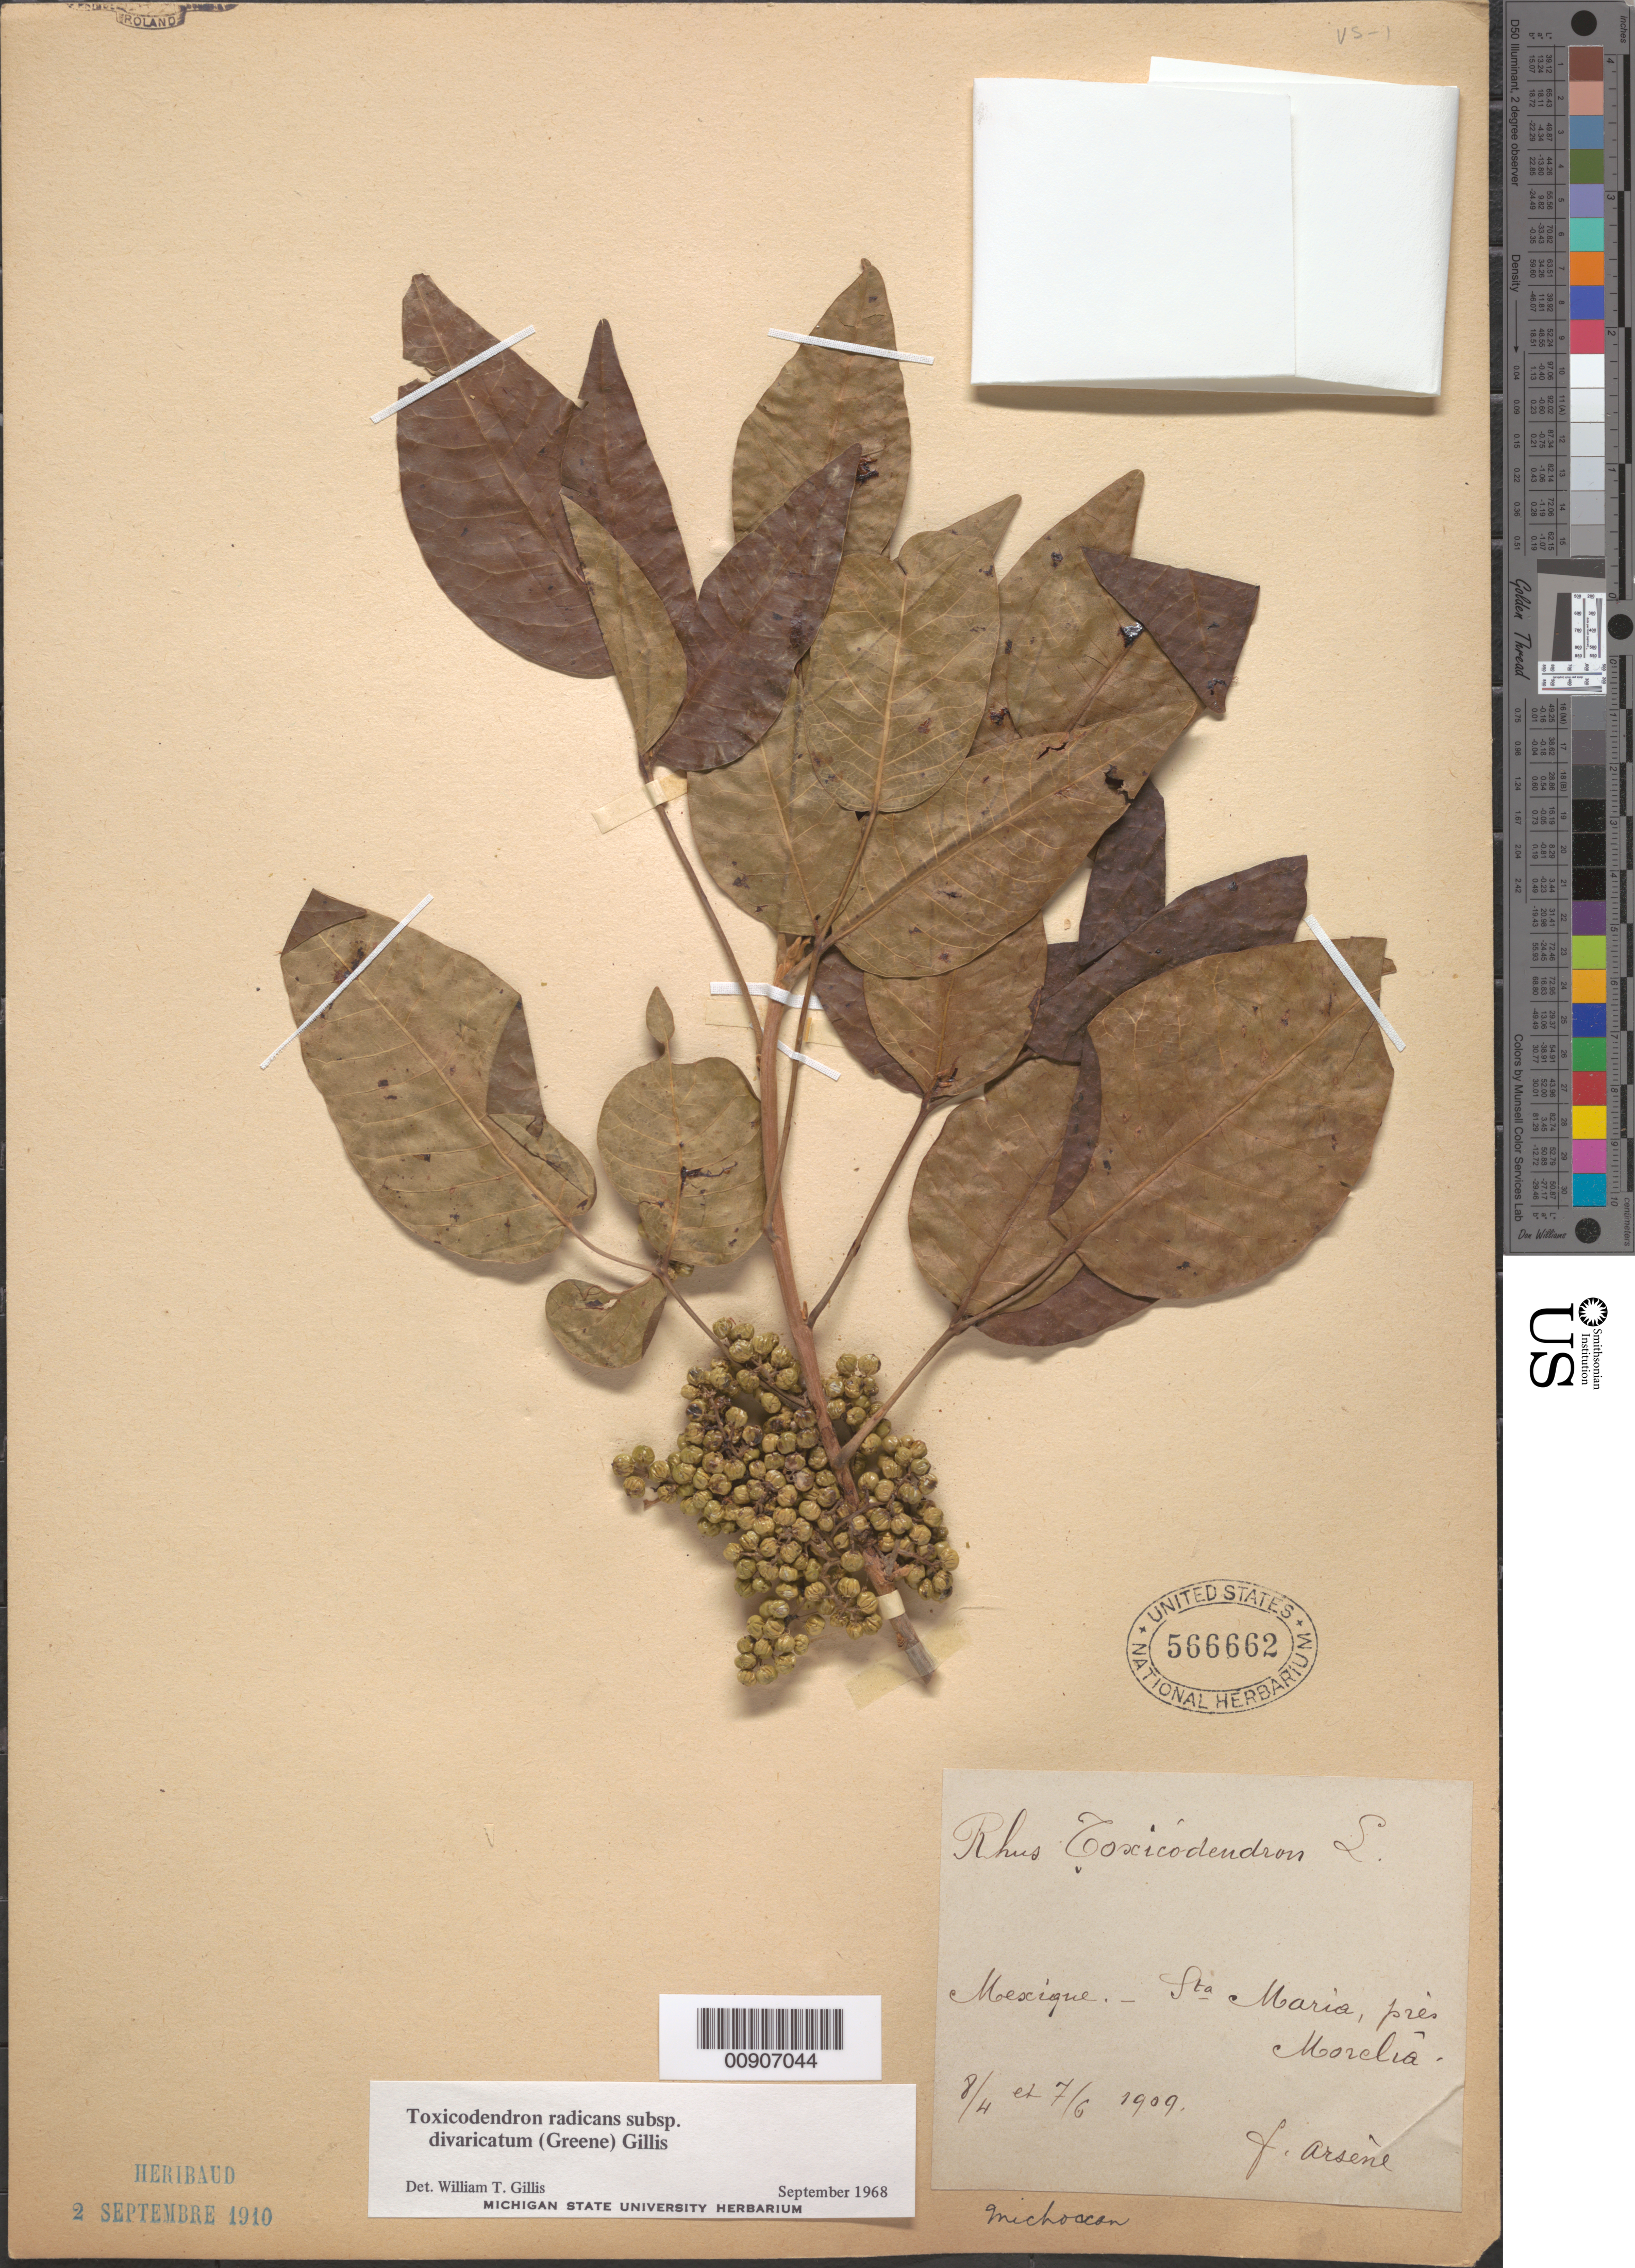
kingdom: Plantae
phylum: Tracheophyta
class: Magnoliopsida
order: Sapindales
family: Anacardiaceae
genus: Toxicodendron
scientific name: Toxicodendron radicans subsp. divaricatum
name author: (Greene) Gillis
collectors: Bro. G. Arsène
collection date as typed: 08 Apr 1909 to 07 Jun 1909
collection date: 1909-04-08/1909-06-07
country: Mexico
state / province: Michoacán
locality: Mexique.- Sta. Maria, près Morelia.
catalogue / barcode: US 566662